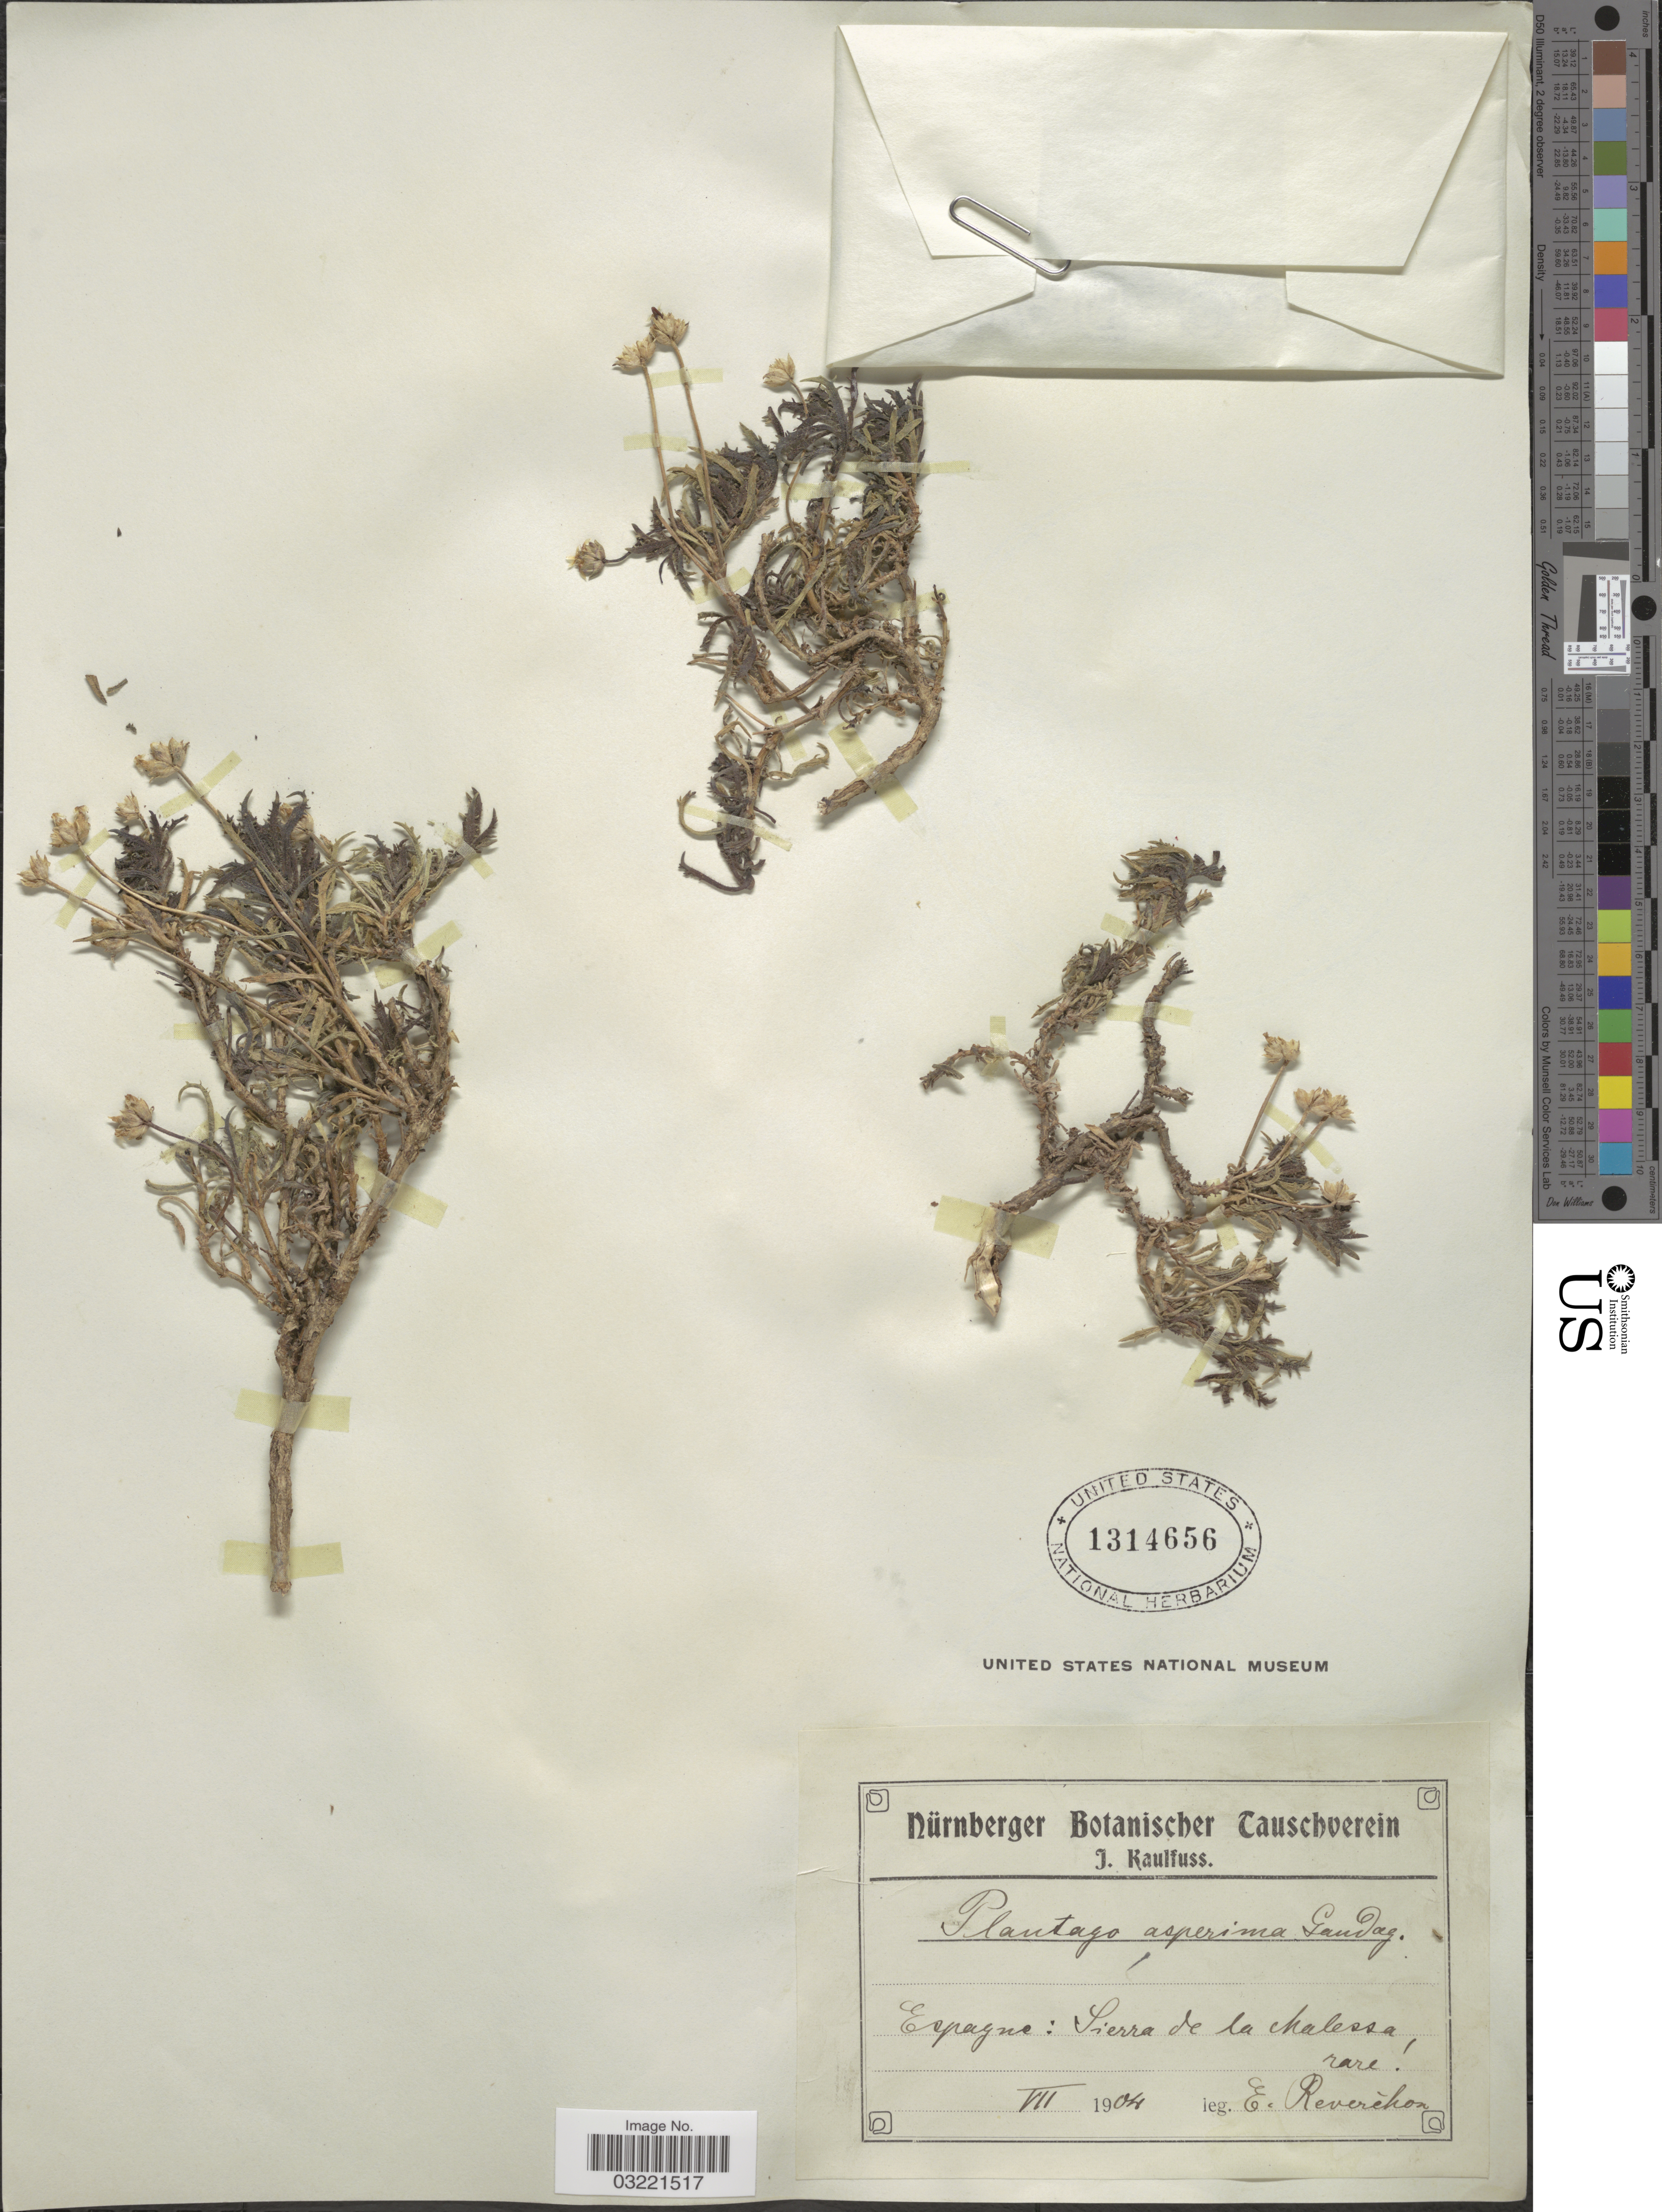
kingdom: Plantae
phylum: Tracheophyta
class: Magnoliopsida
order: Lamiales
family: Plantaginaceae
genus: Plantago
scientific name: Plantago asperrima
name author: Gand. ex Hervier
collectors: E. Reverchon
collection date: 1904-07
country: Spain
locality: Espagne: Sierra de la Malessa.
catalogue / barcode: US 1314656